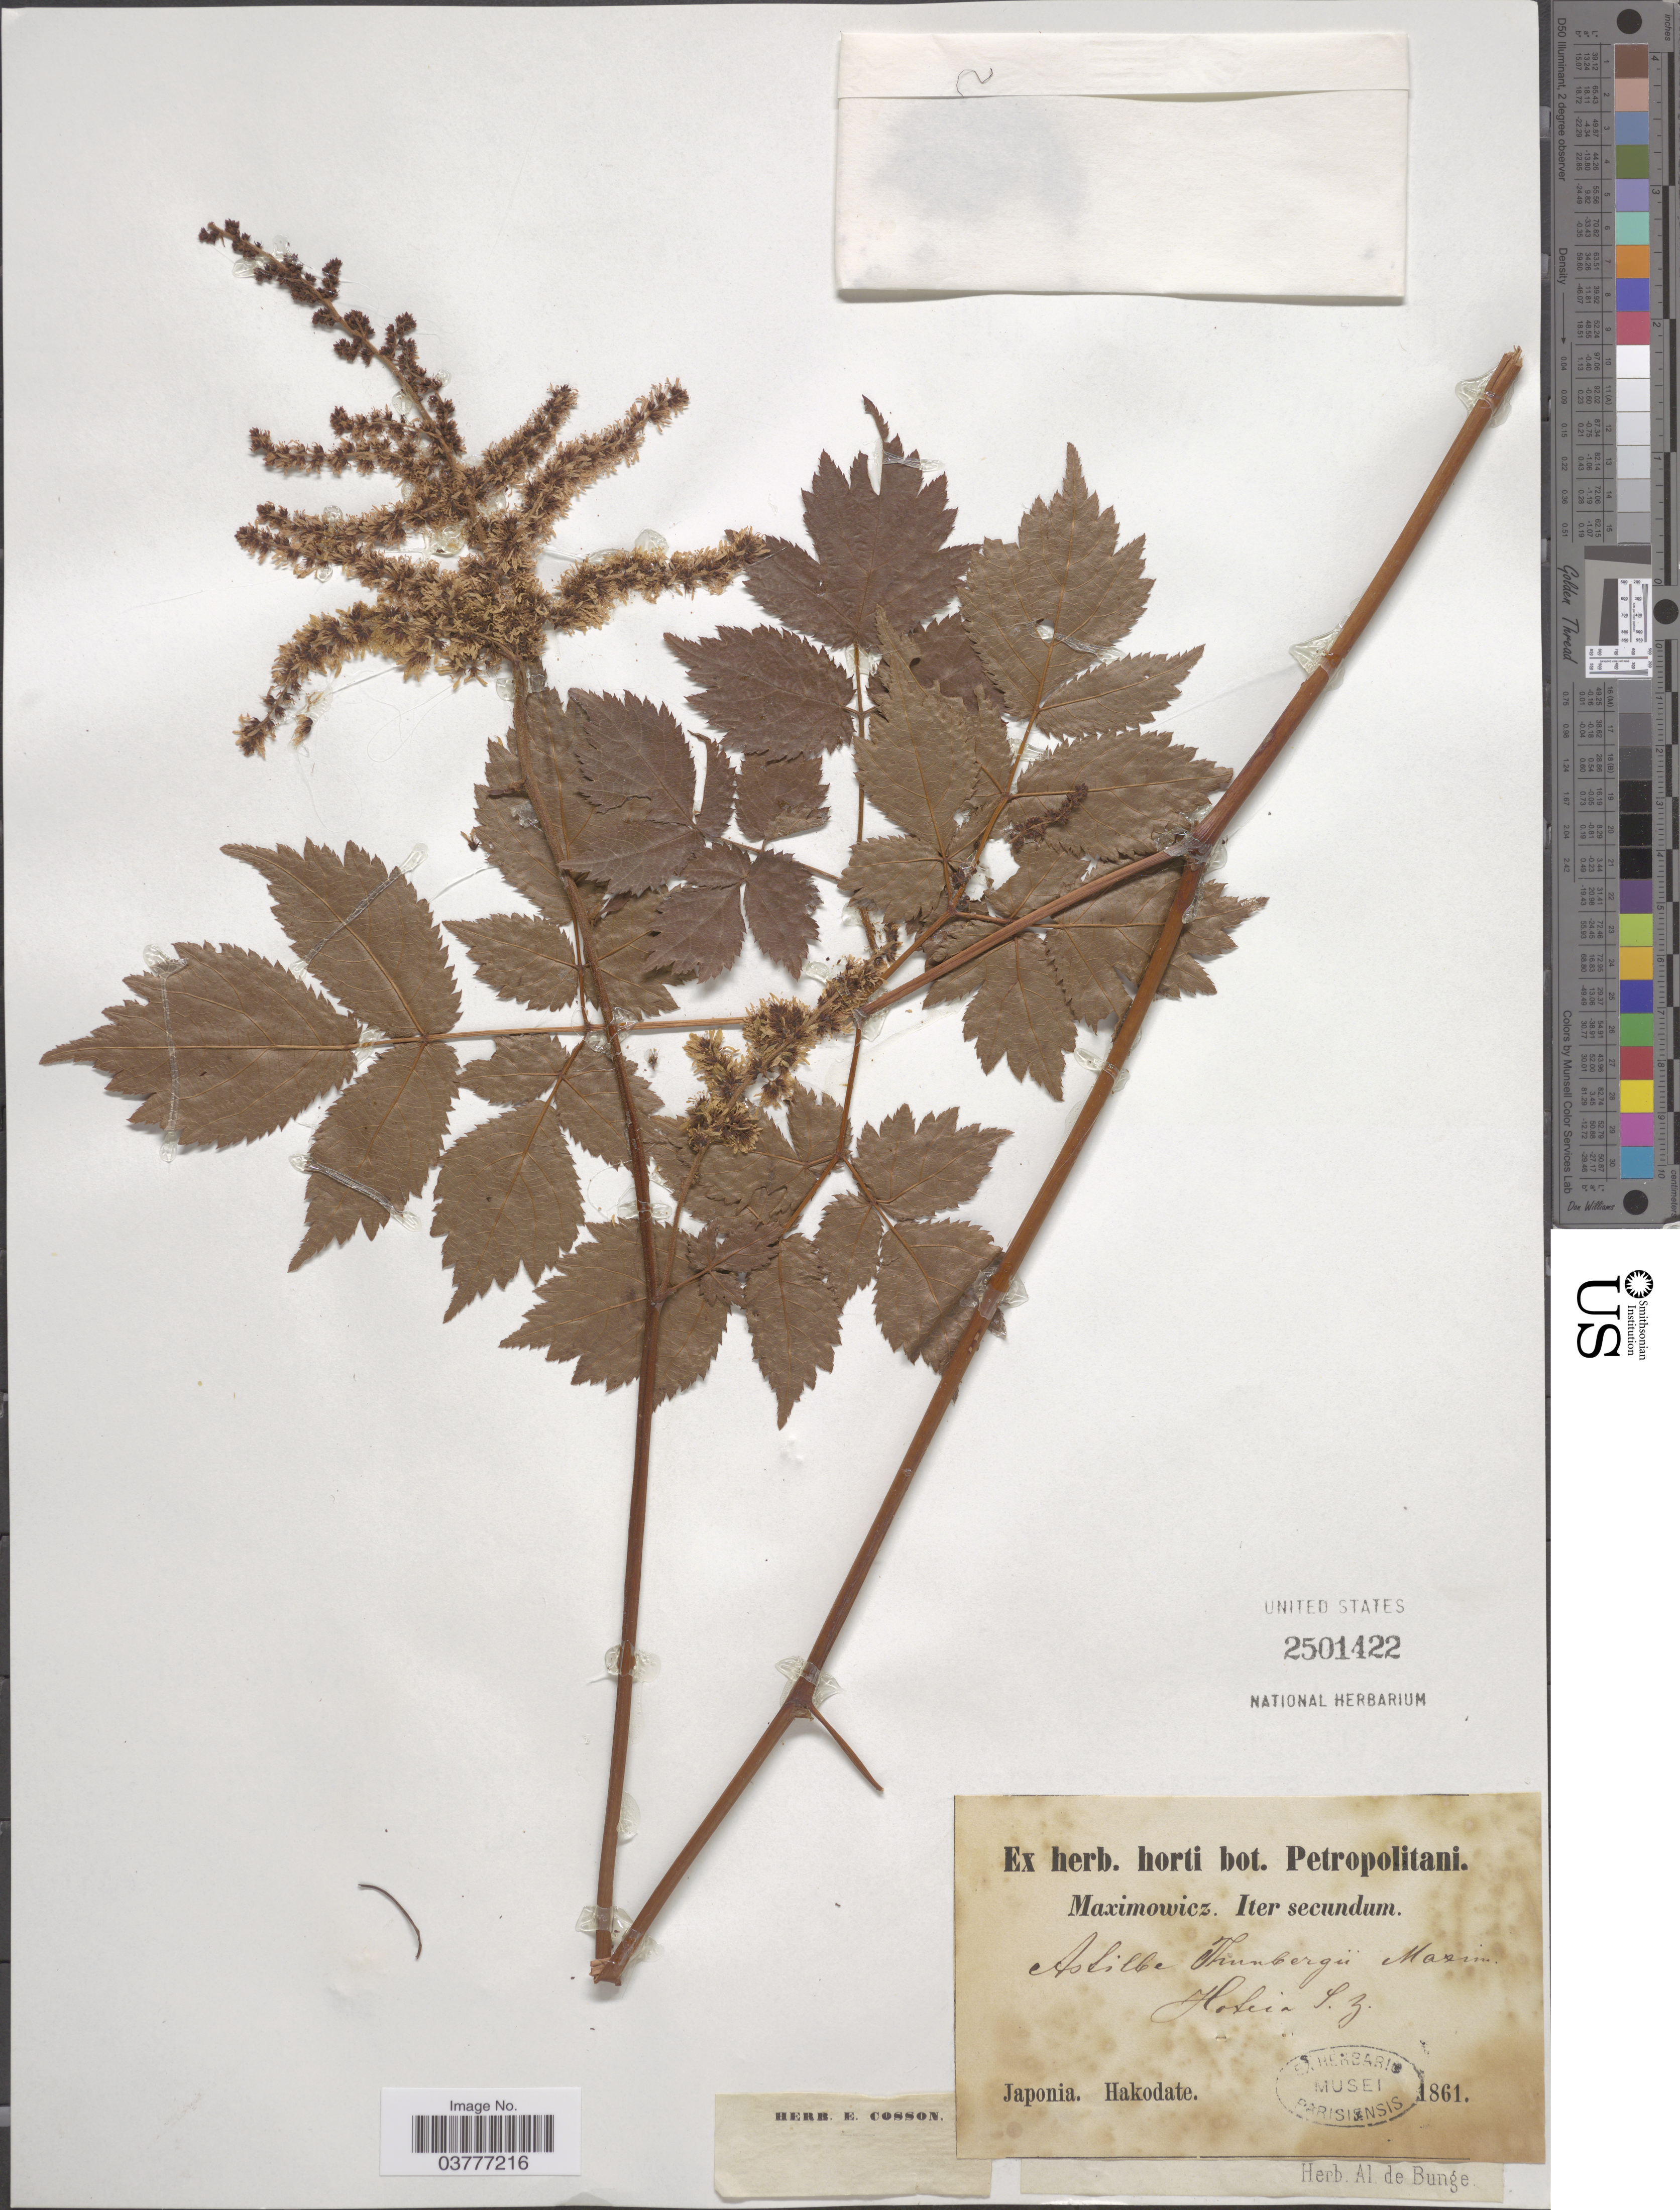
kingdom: Plantae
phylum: Tracheophyta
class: Magnoliopsida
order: Saxifragales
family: Saxifragaceae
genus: Astilbe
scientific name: Astilbe thunbergii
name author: (Siebold & Zucc.) Miq.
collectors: Maximowicz, --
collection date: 1861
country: Japan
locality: Japonia. Hakodate.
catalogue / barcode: US 2501422